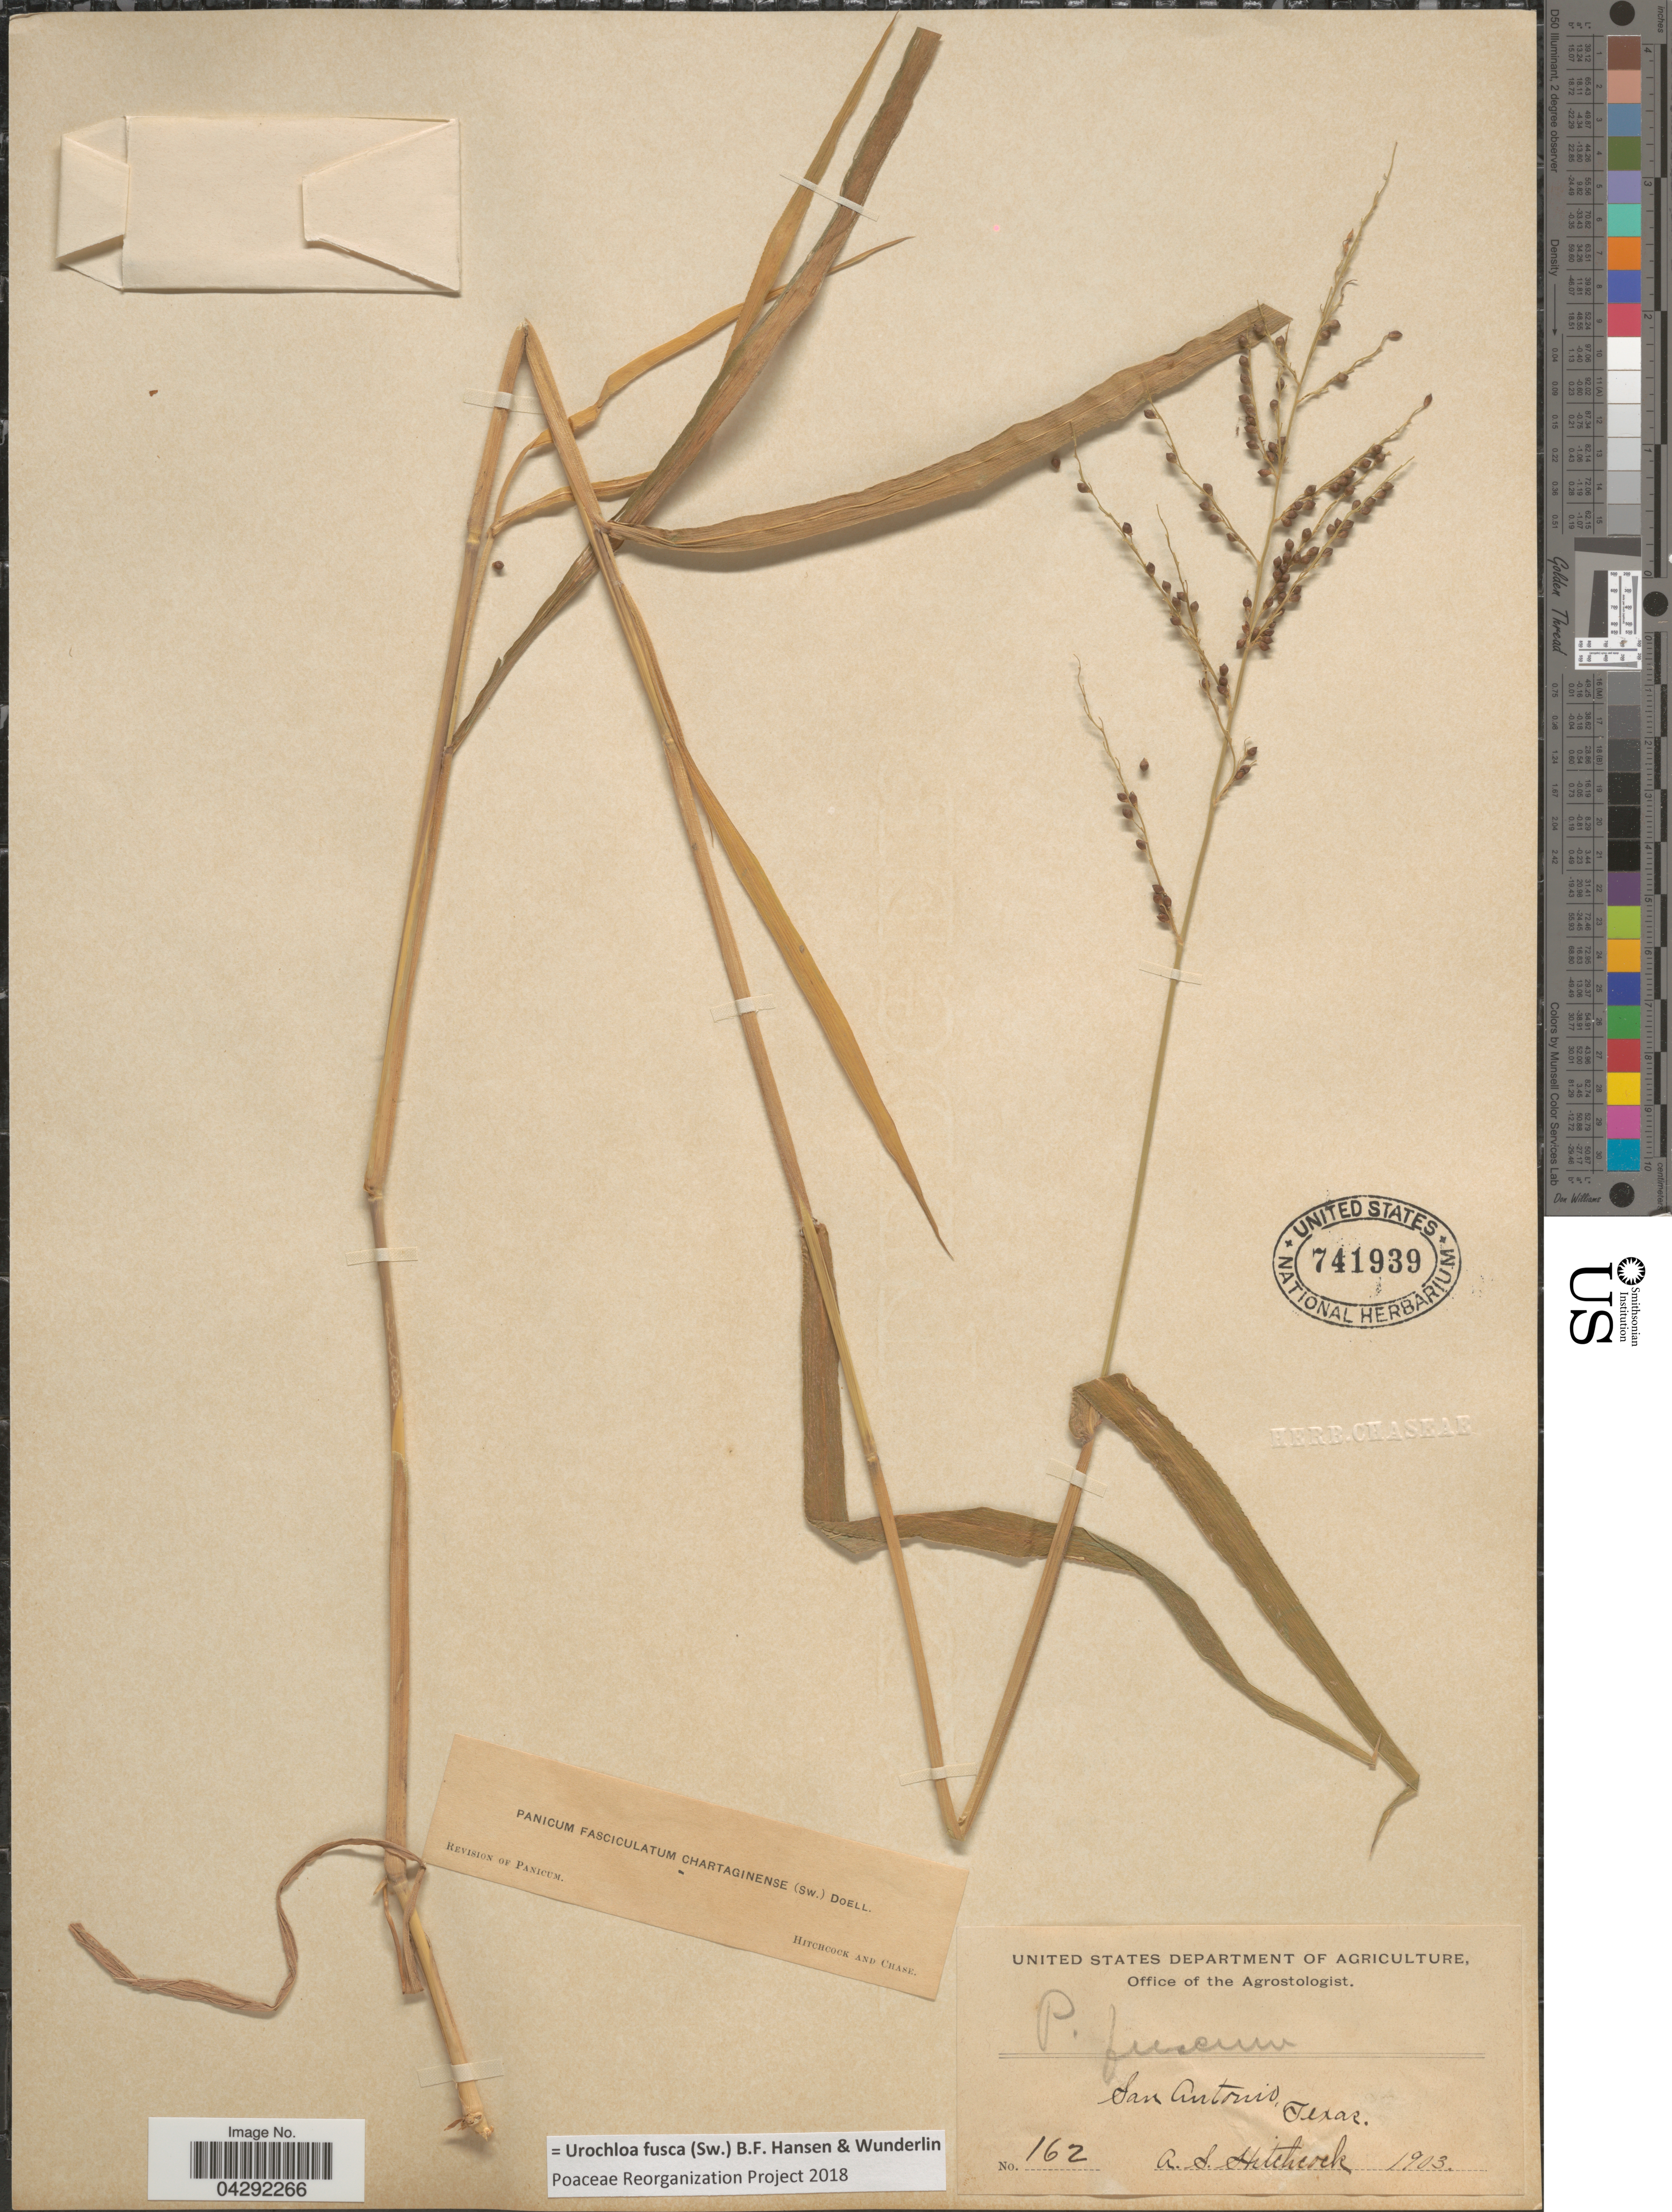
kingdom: Plantae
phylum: Tracheophyta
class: Liliopsida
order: Poales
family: Poaceae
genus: Urochloa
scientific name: Urochloa fusca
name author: (Sw.) B.F. Hansen & Wunderlin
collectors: A. S. Hitchcock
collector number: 162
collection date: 1903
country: United States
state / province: Texas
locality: San Antonio.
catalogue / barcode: US 741939